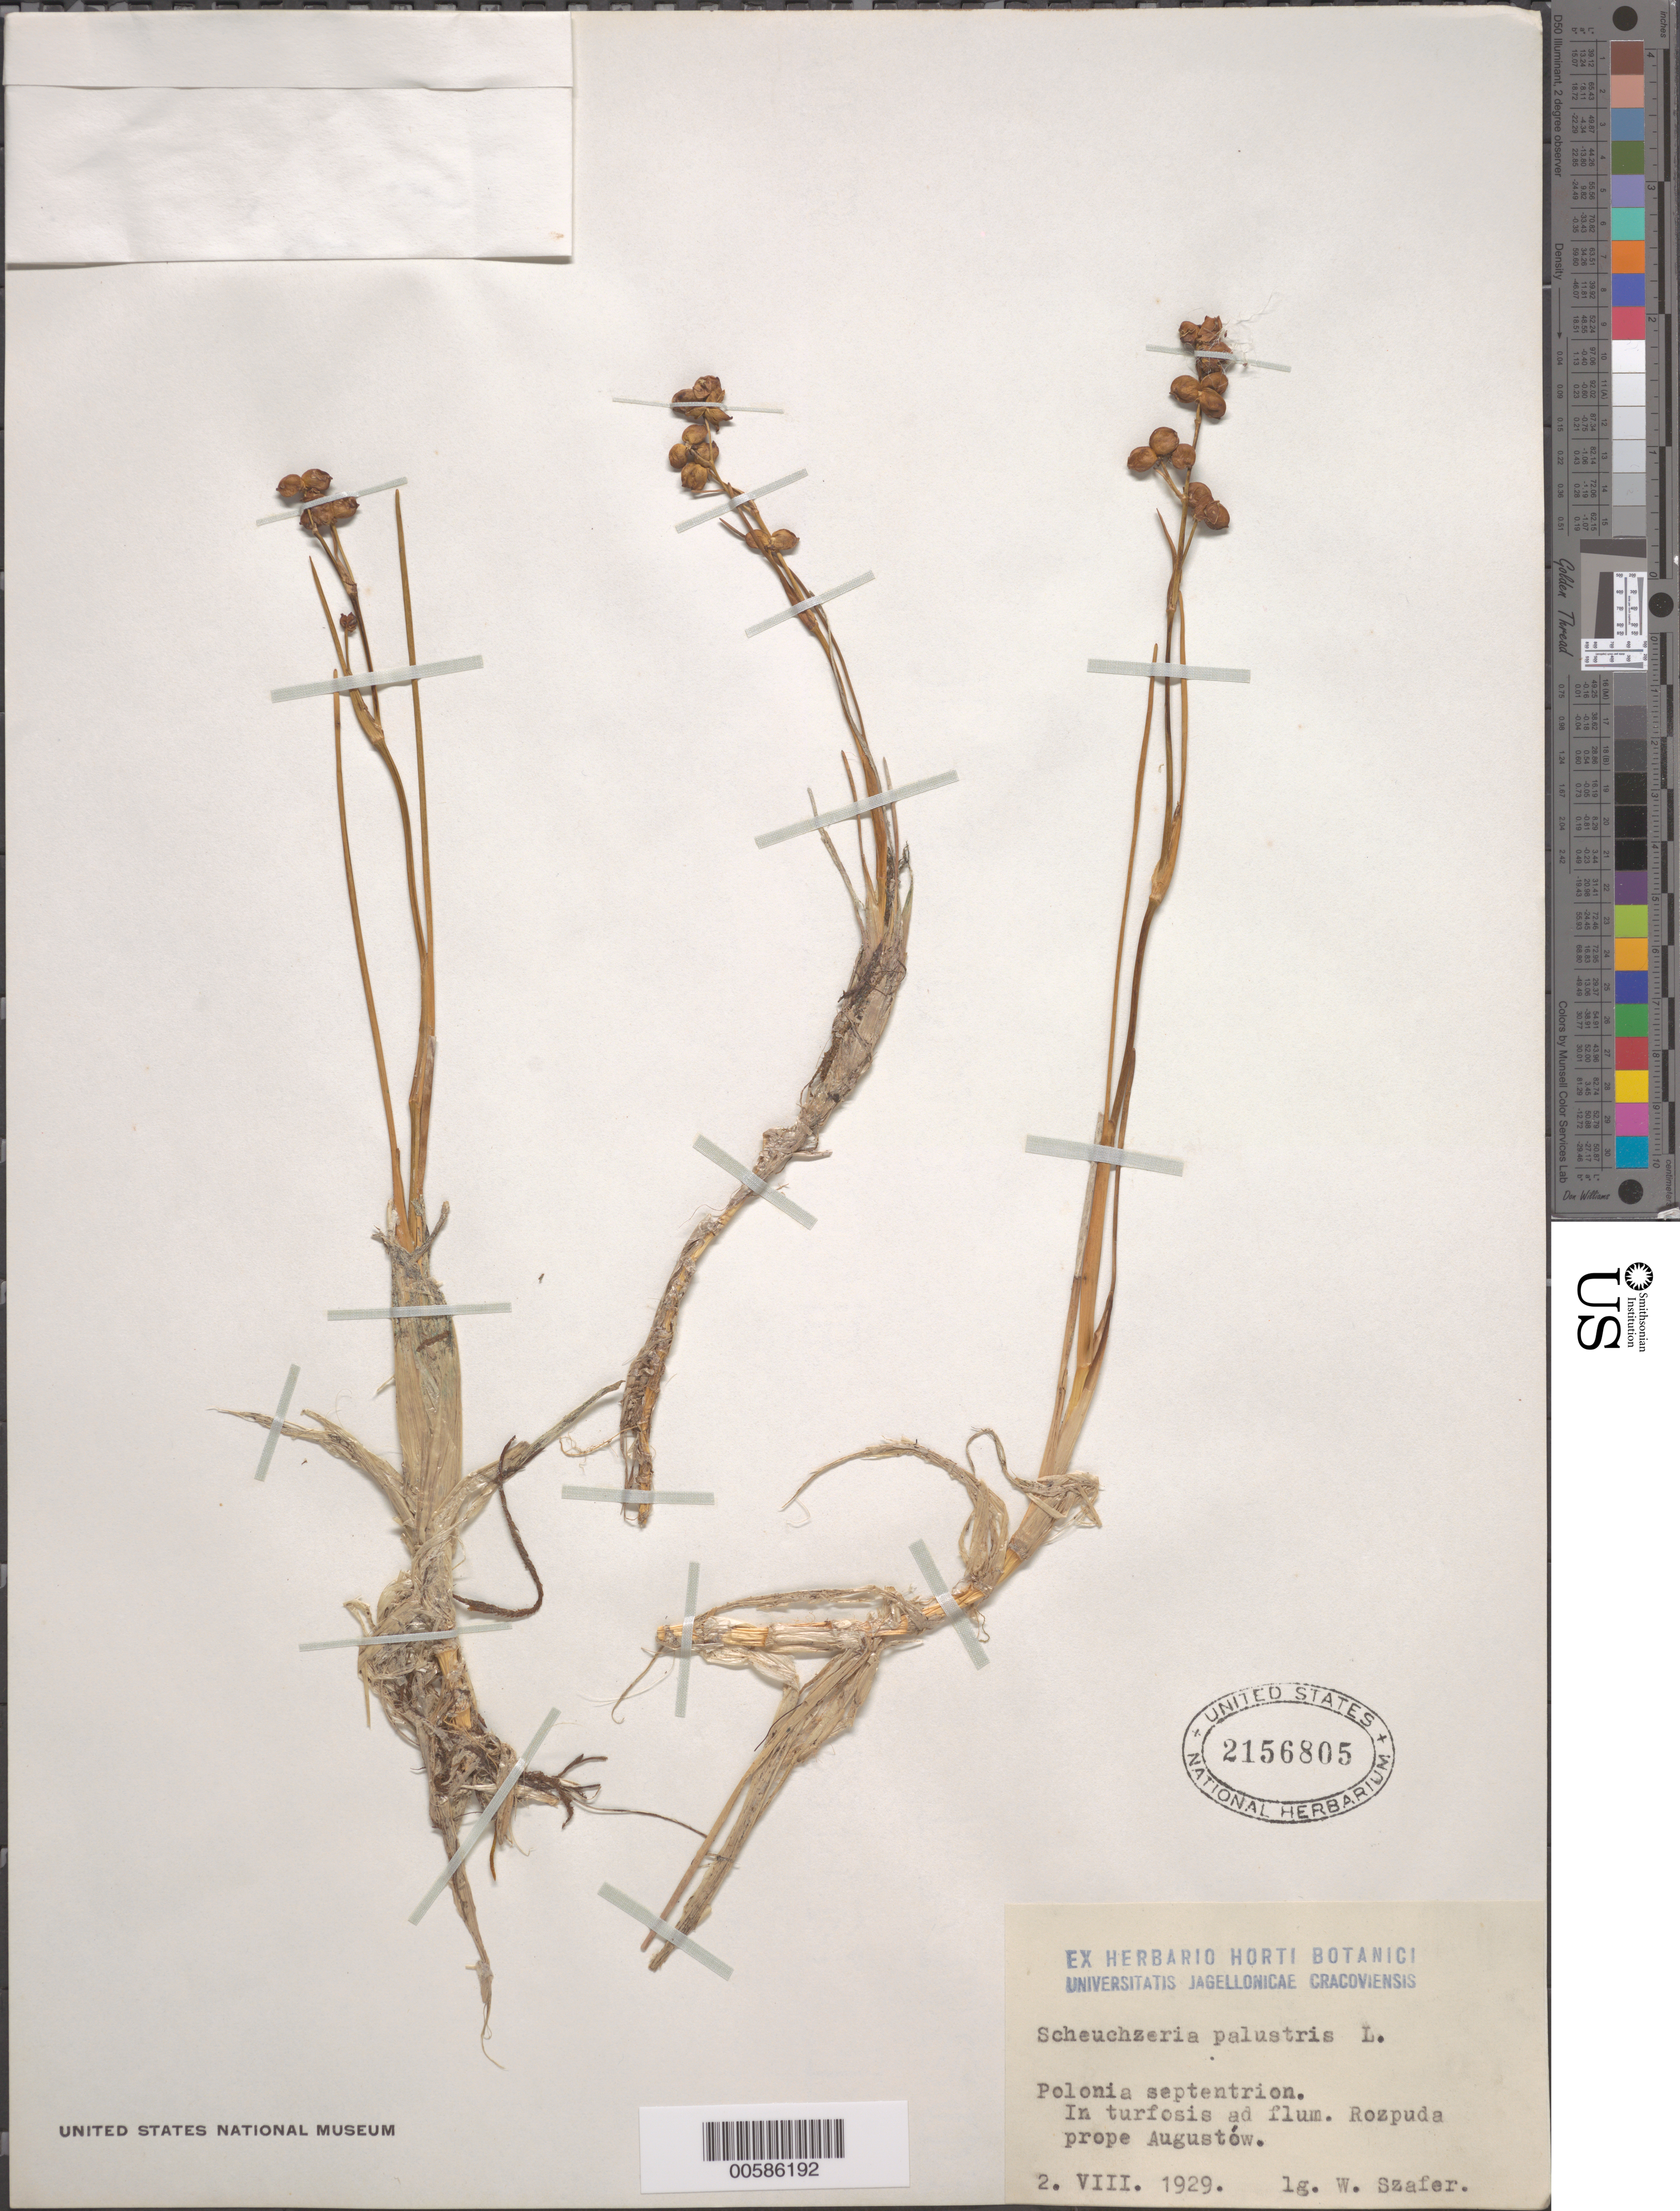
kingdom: Plantae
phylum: Tracheophyta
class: Liliopsida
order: Alismatales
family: Scheuchzeriaceae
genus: Scheuchzeria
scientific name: Scheuchzeria palustris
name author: L.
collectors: W. Szafer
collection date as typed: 02 Aug 1929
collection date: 1929-08-02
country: Poland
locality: Augustow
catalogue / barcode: US 2156805